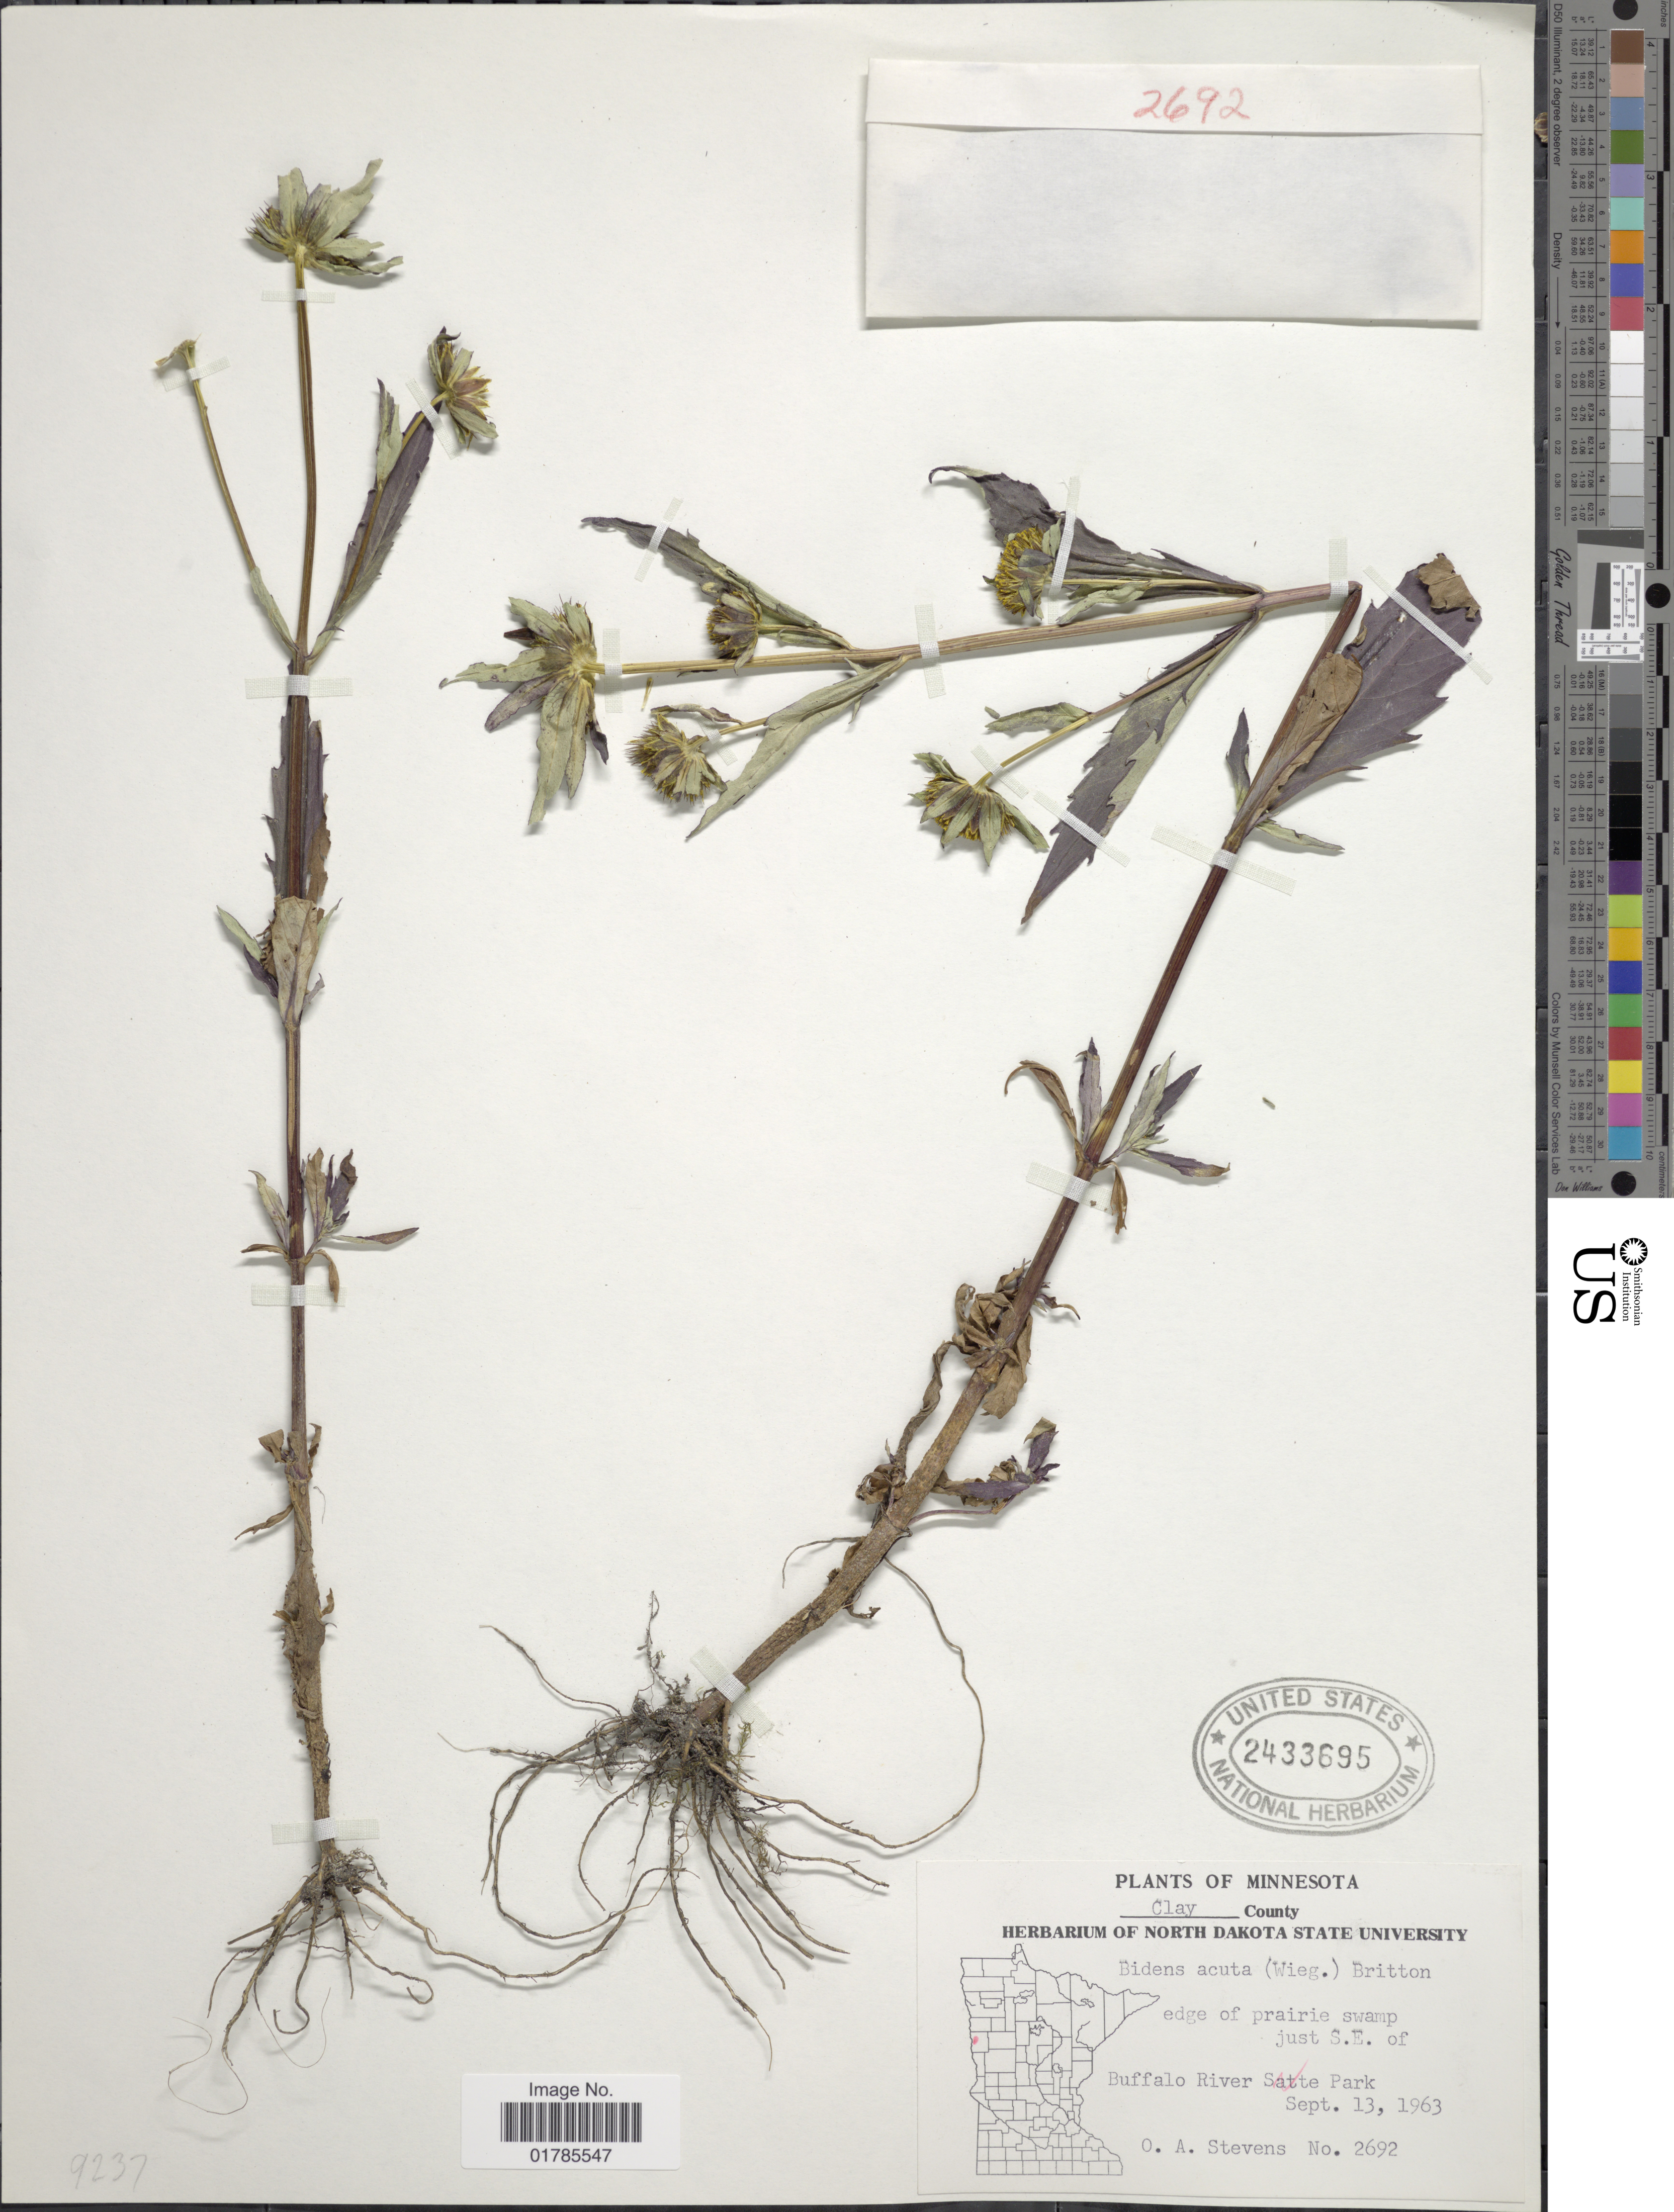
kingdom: Plantae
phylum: Tracheophyta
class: Magnoliopsida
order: Asterales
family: Asteraceae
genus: Bidens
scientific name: Bidens acuta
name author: (Wiegand) Britton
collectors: O. A. Stevens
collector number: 2692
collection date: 1963-09-13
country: United States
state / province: Minnesota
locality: Clay County, Edge of prairie swamp just S.E. of Buffalo River State Park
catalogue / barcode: US 2433695